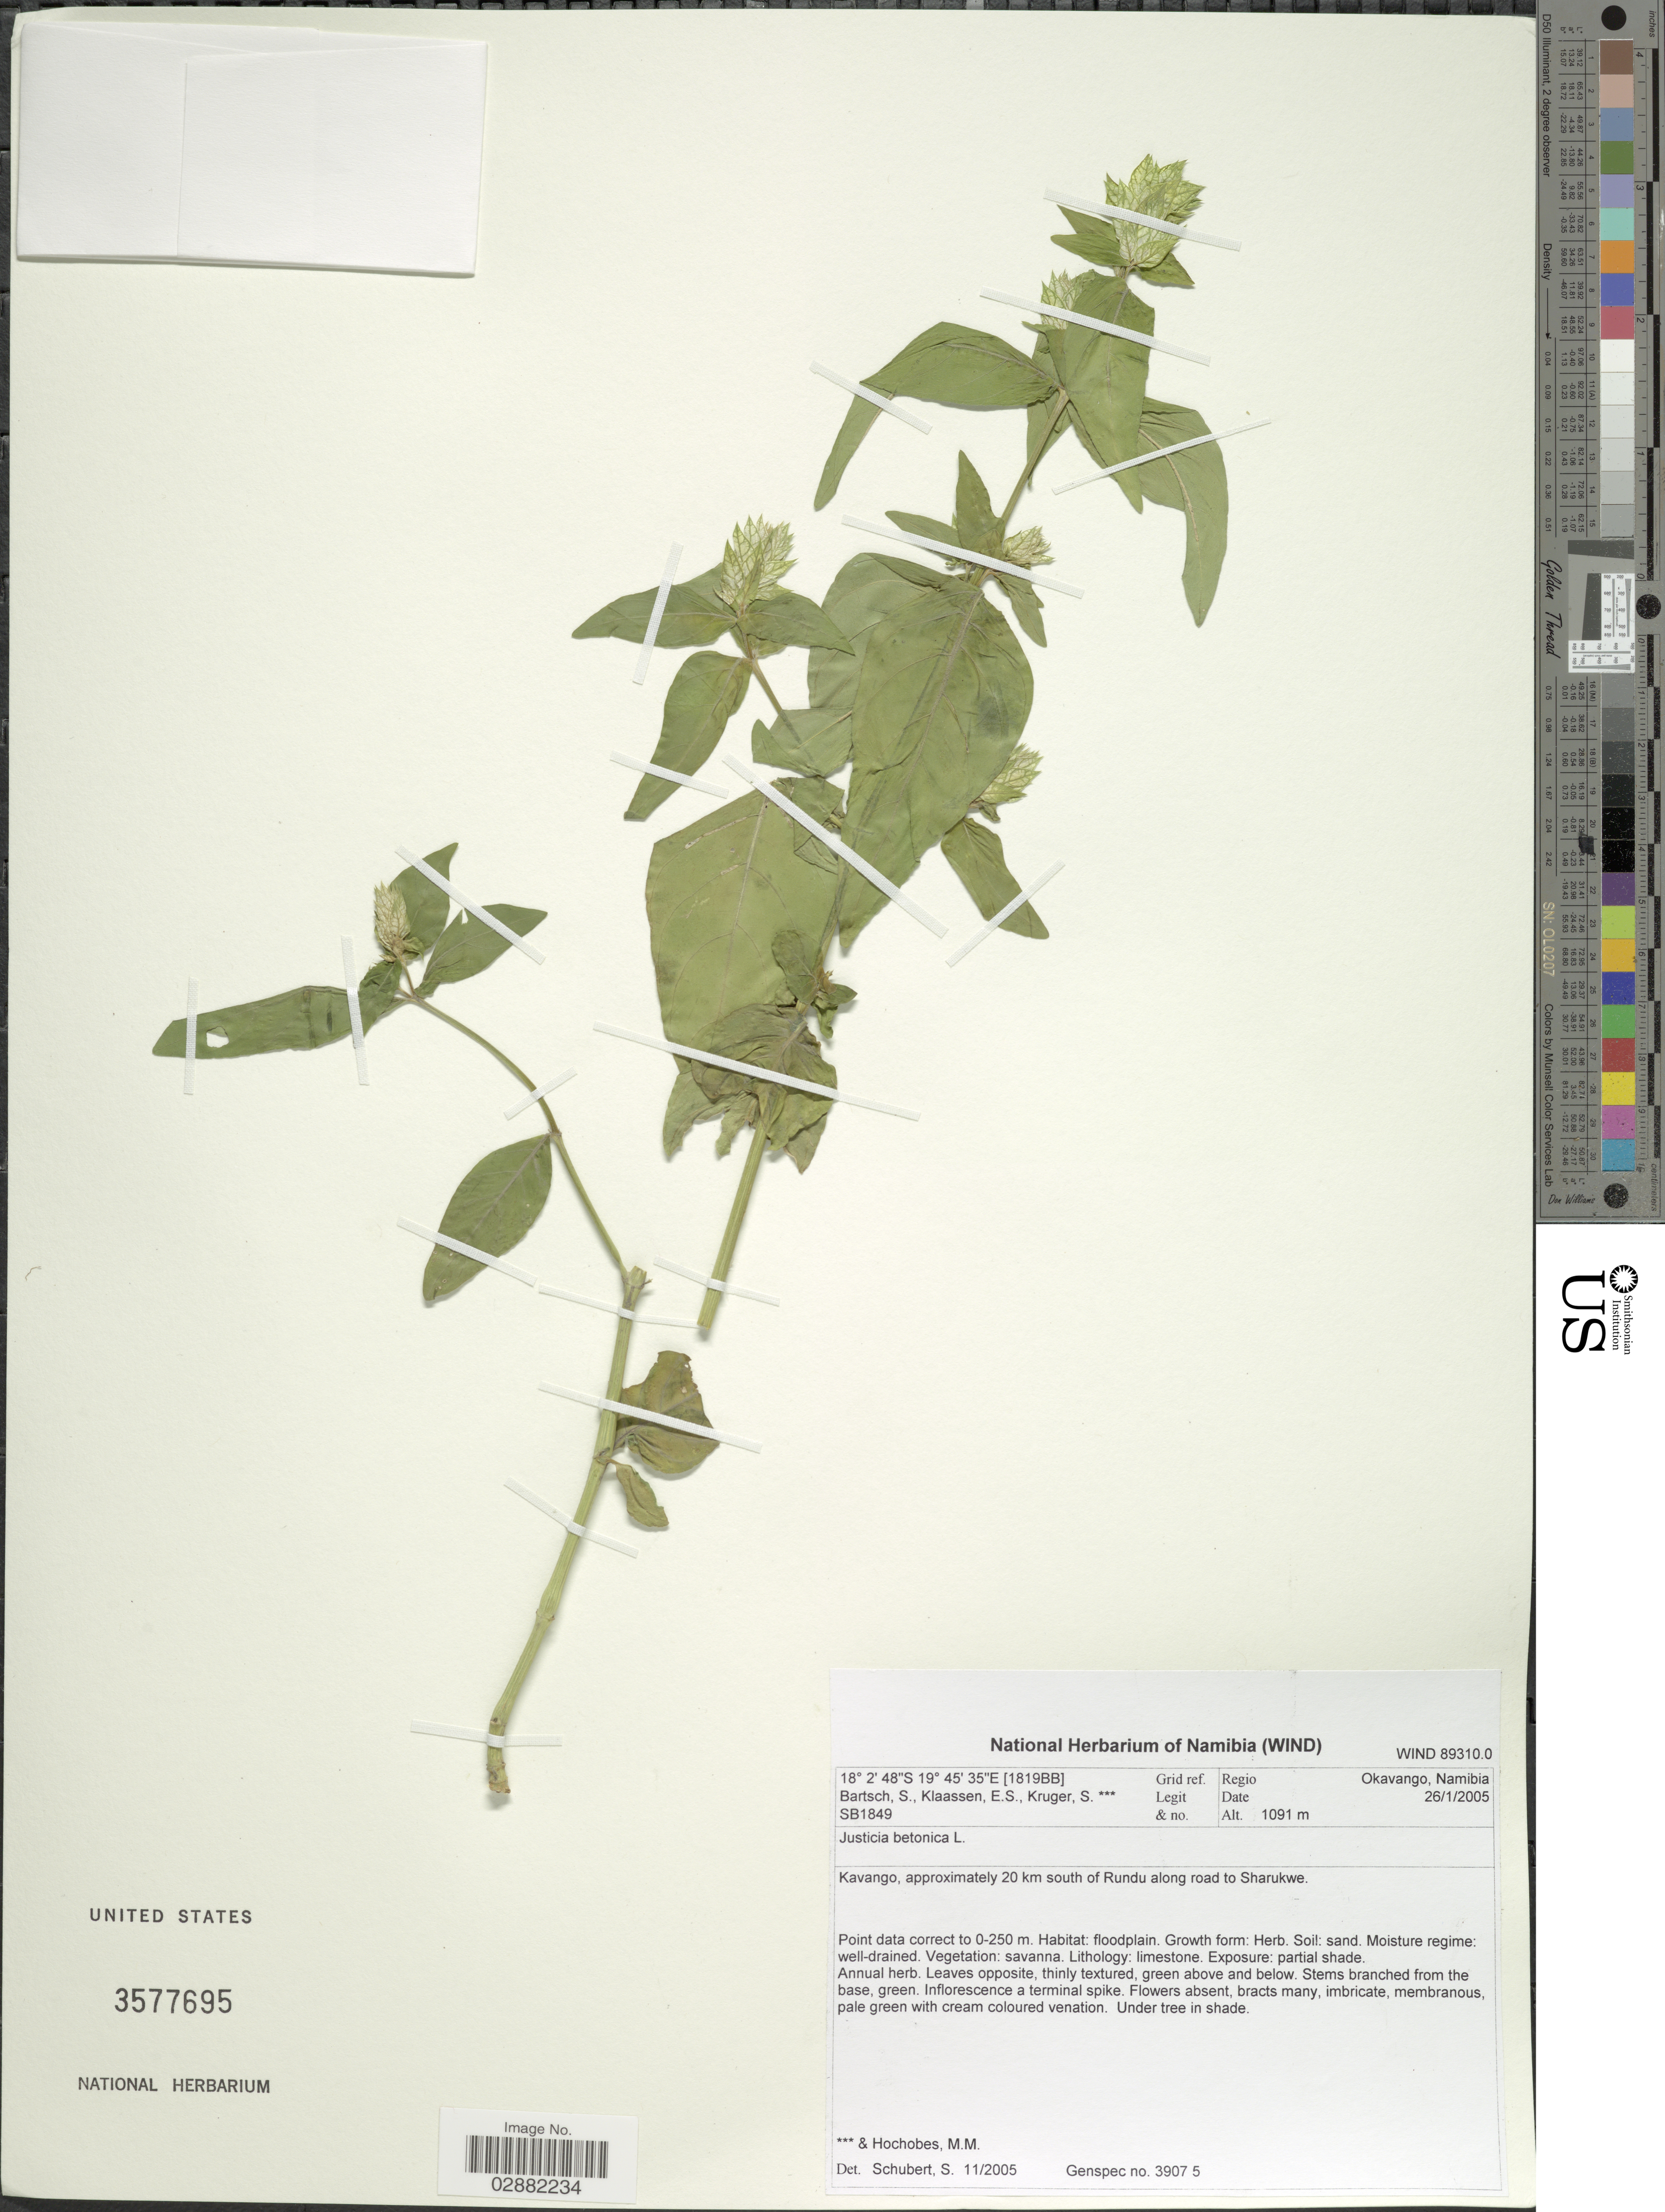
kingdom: Plantae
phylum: Tracheophyta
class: Magnoliopsida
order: Lamiales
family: Acanthaceae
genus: Justicia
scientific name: Justicia betonica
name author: L.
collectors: S. Bartsch, E. S. Klaassen, S. Kruger & M. Hochobes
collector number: SB1849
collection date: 2005-01-26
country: Namibia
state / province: Kavango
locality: [1819BB] Grid ref. Regio Okavango, Namibia. Kavango, approximately 20 km south of Rundu along road to Sharukwe.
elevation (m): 1091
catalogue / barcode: US 3577695